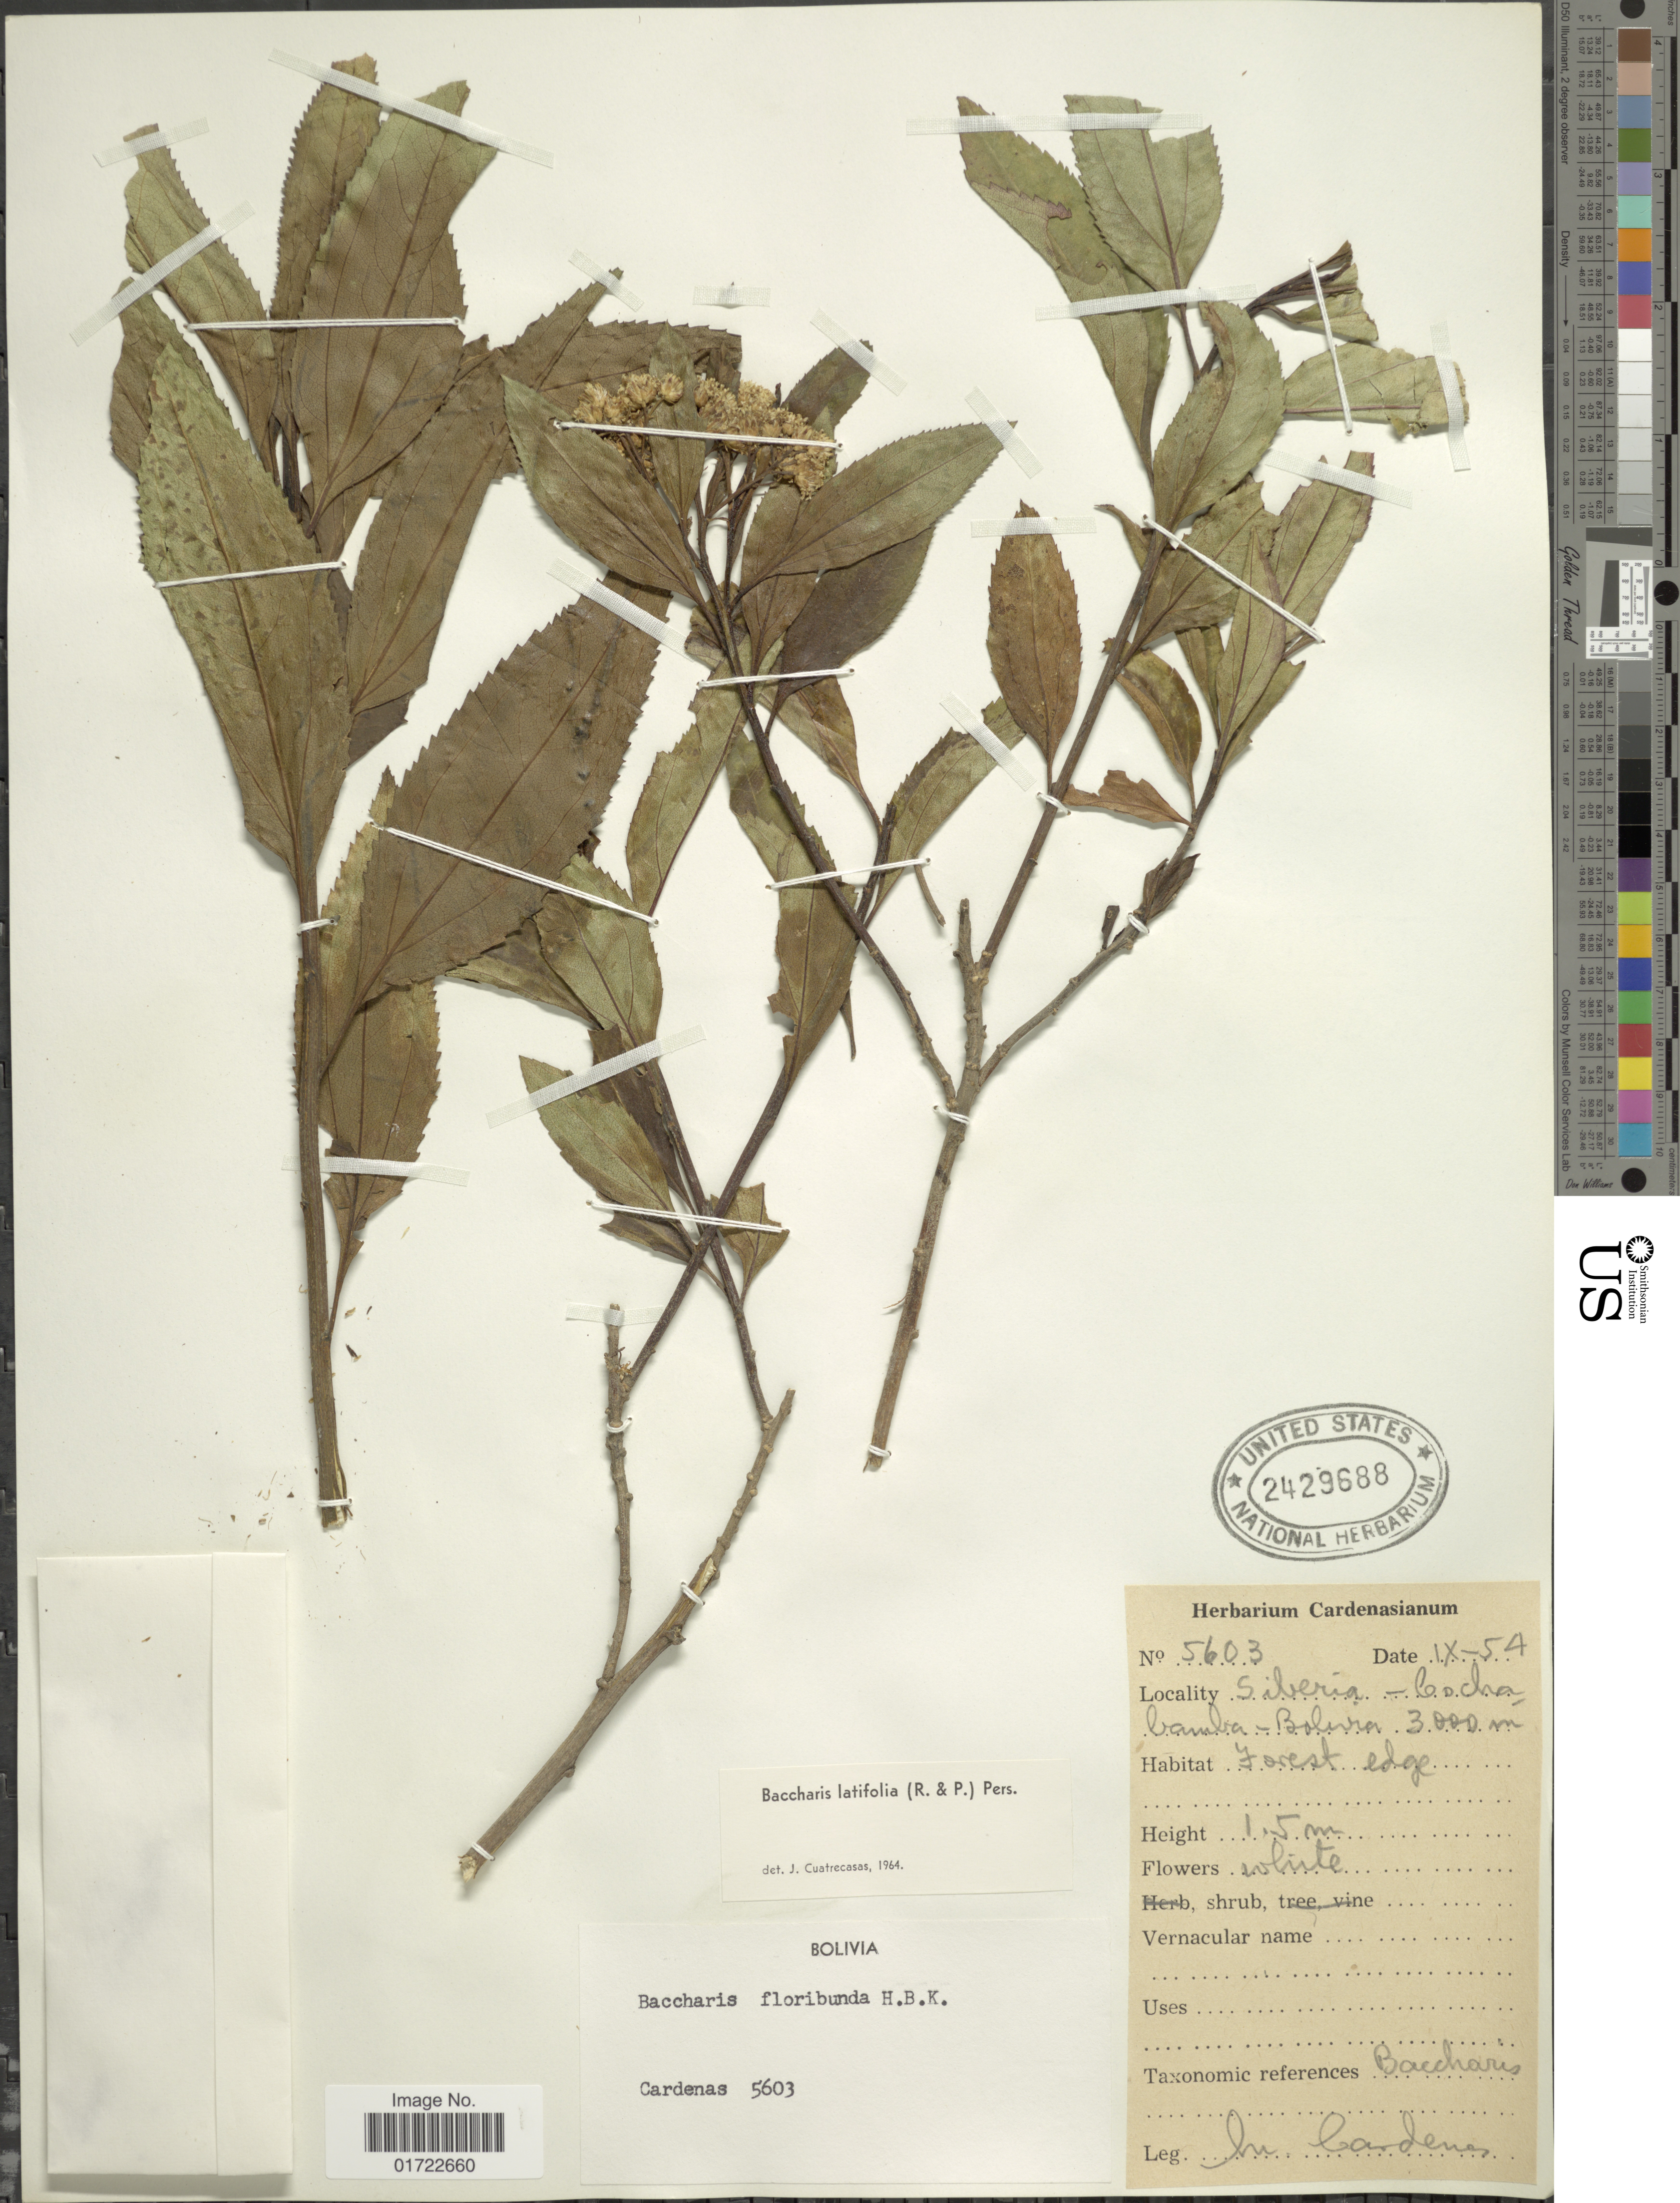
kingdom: Plantae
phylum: Tracheophyta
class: Magnoliopsida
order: Asterales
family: Asteraceae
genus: Baccharis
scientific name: Baccharis latifolia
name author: (Ruiz & Pav.) Pers.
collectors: M. Cárdenas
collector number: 5603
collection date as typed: Transcribed d/m/y: /9/54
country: Bolivia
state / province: Cochabamba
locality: Siberia.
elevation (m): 3000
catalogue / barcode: US 2429688